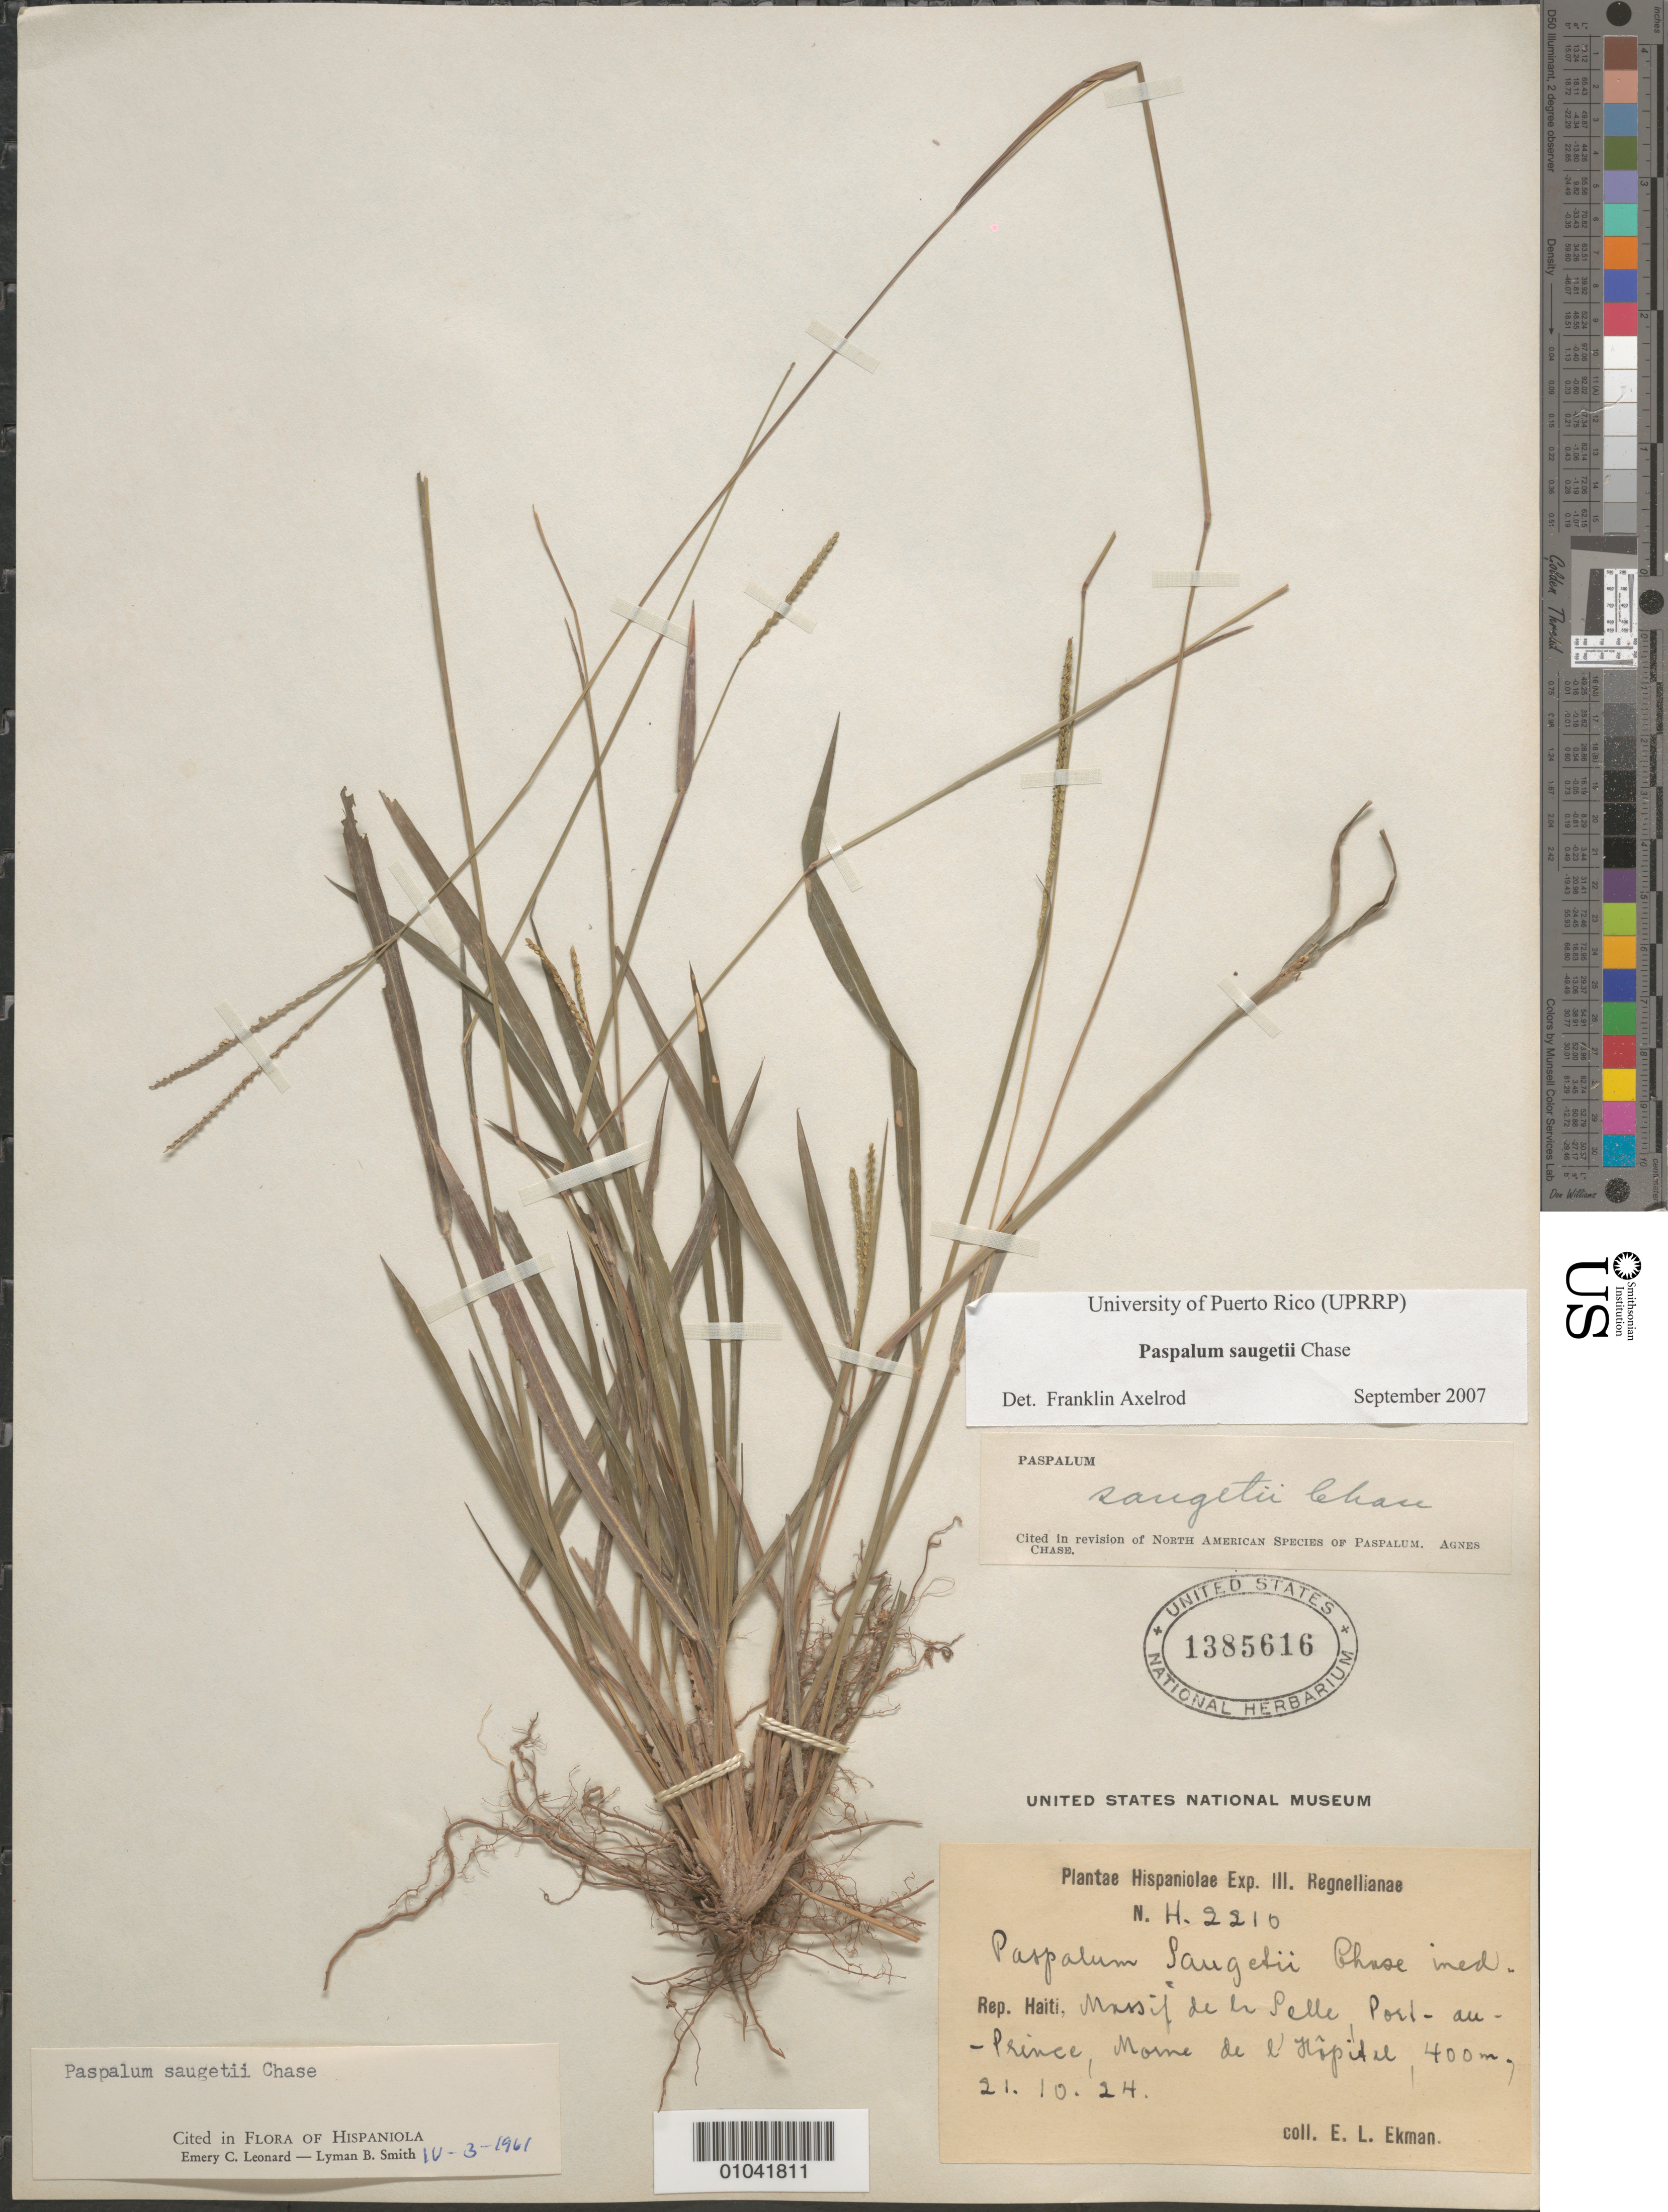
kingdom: Plantae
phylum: Tracheophyta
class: Liliopsida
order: Poales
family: Poaceae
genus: Paspalum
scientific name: Paspalum saugetii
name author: Chase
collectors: E. L. Ekman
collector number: H 2210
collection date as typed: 21 Oct 1924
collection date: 1924-10-21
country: Haiti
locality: Massif de la Pelle, Port-au-Prince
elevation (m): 400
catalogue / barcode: US 1385616